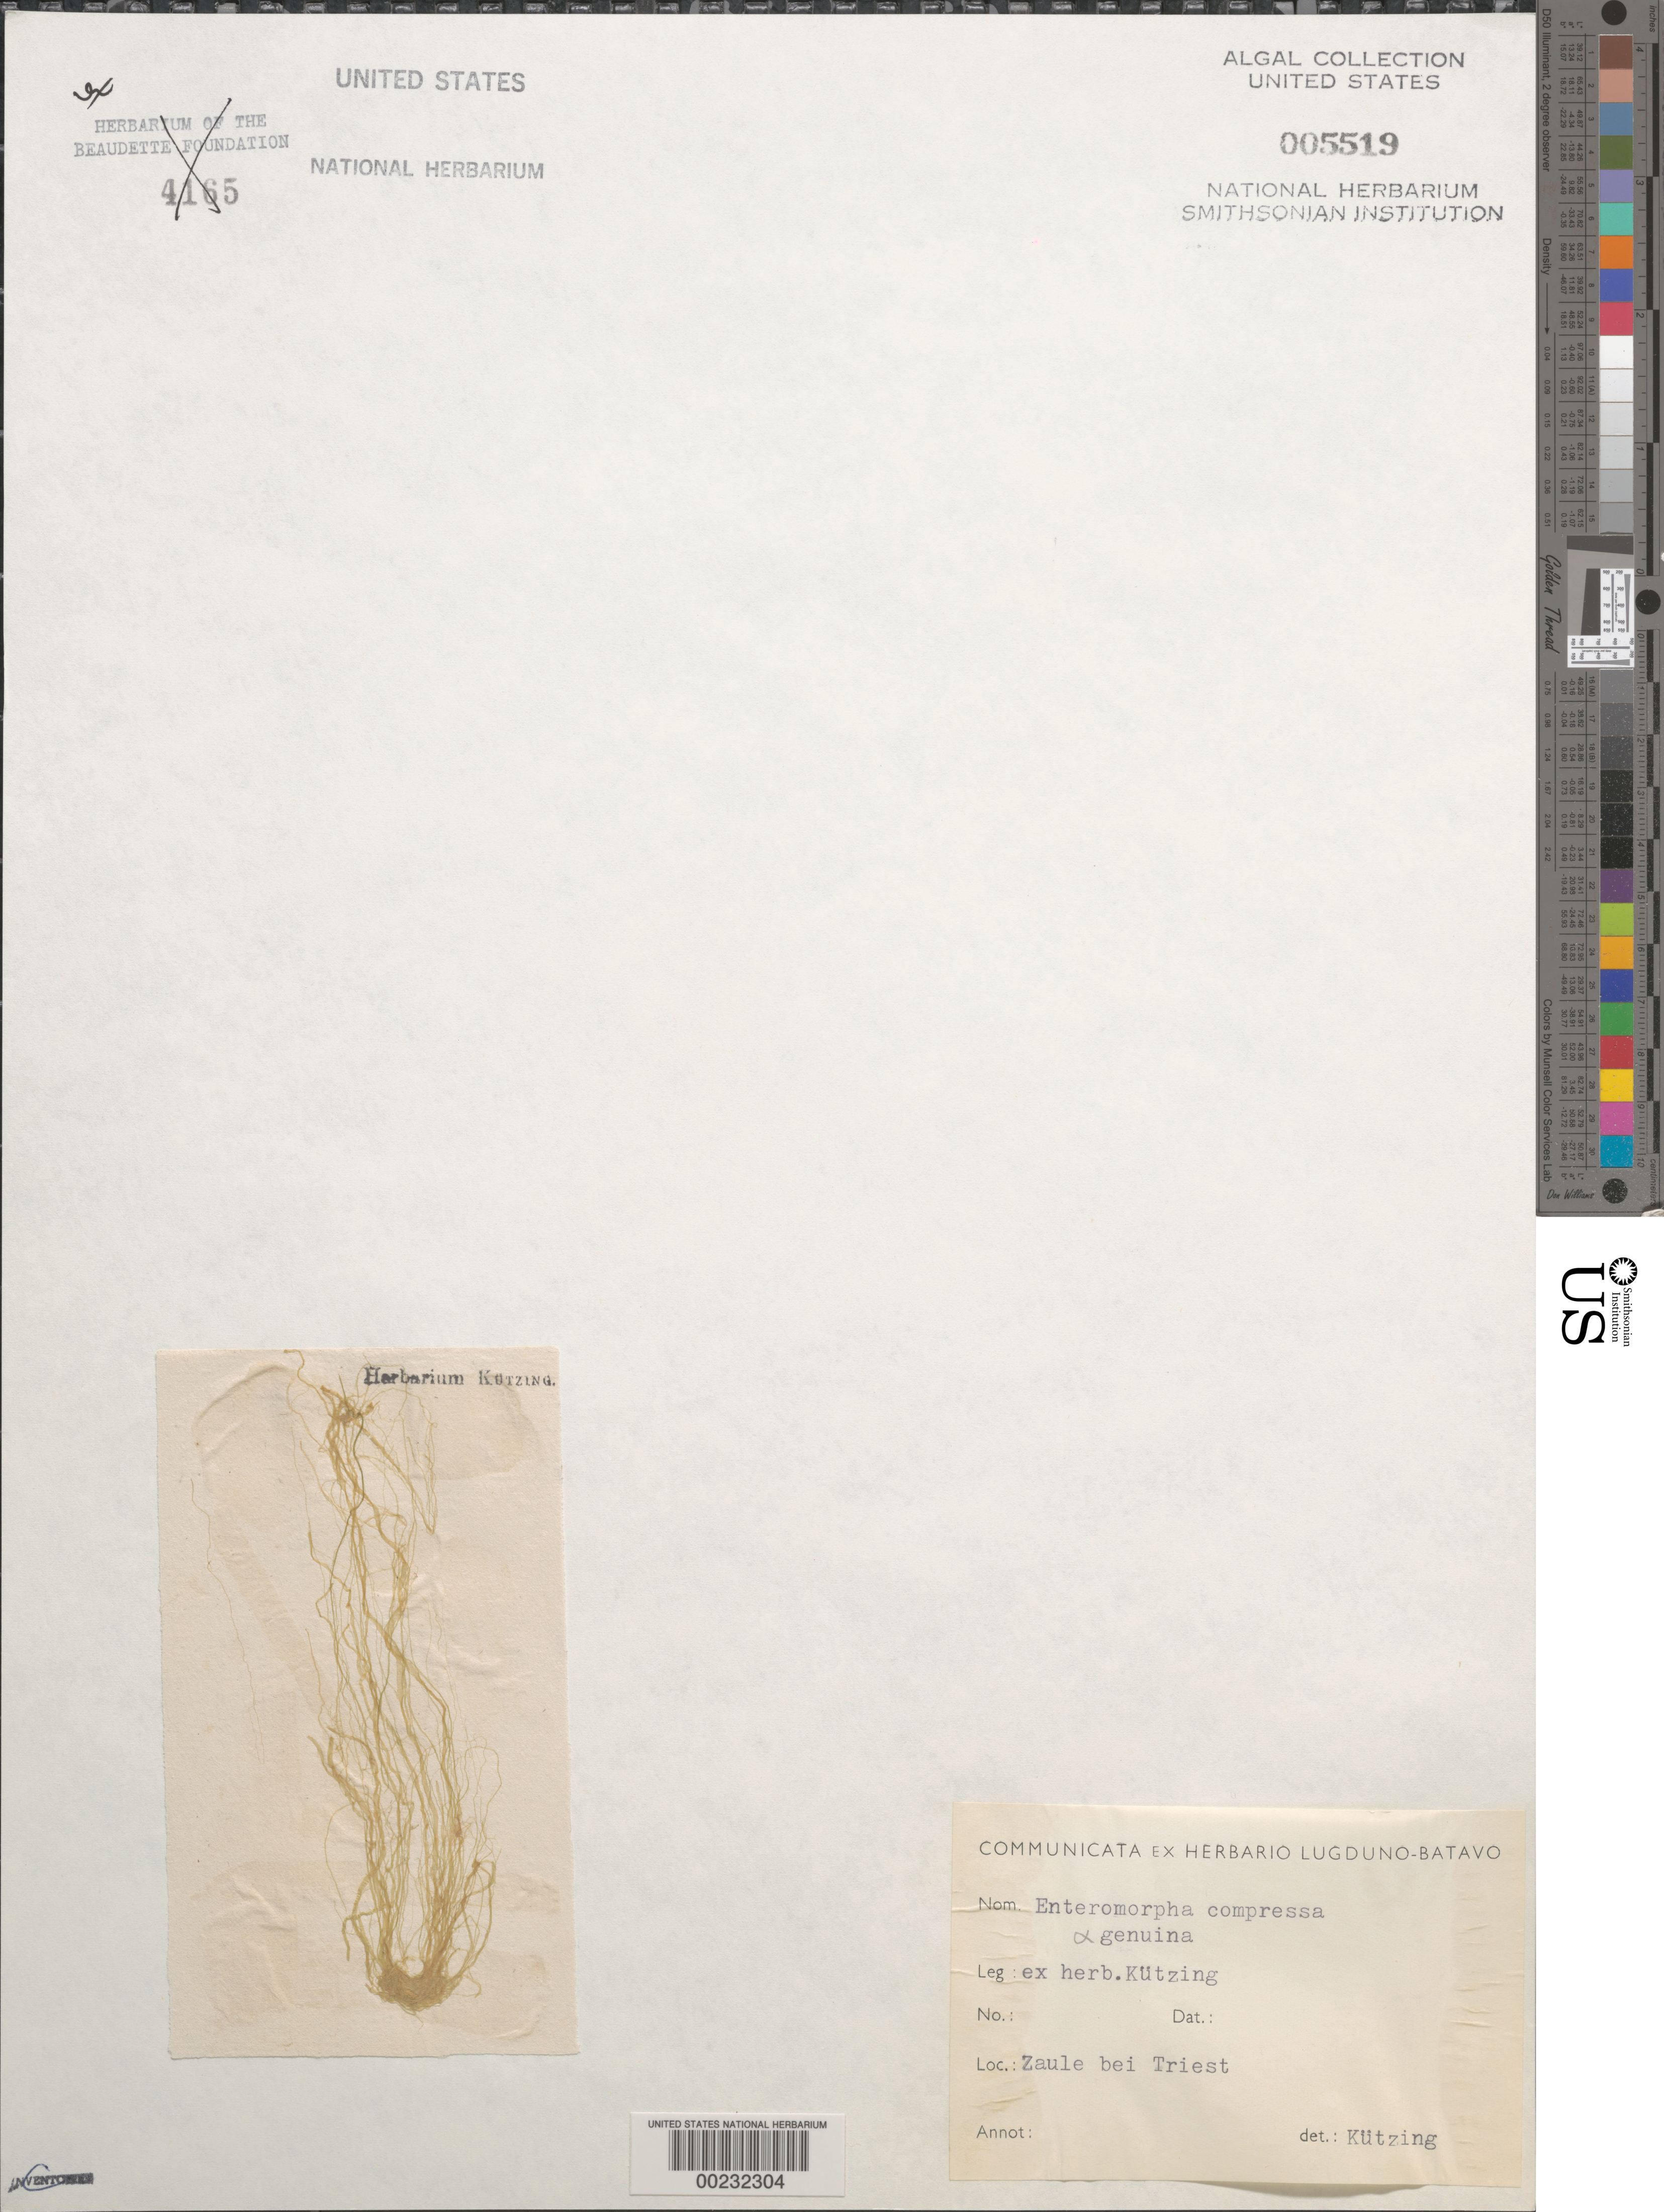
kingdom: Plantae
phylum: Chlorophyta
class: Ulvophyceae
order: Ulvales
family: Ulvaceae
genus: Ulva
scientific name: Ulva compressa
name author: L.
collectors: F. Kuetzing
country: Italy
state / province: Friuli-Venezia Giulia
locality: Aquilinia (Zaule), near Trieste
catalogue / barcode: US 5519